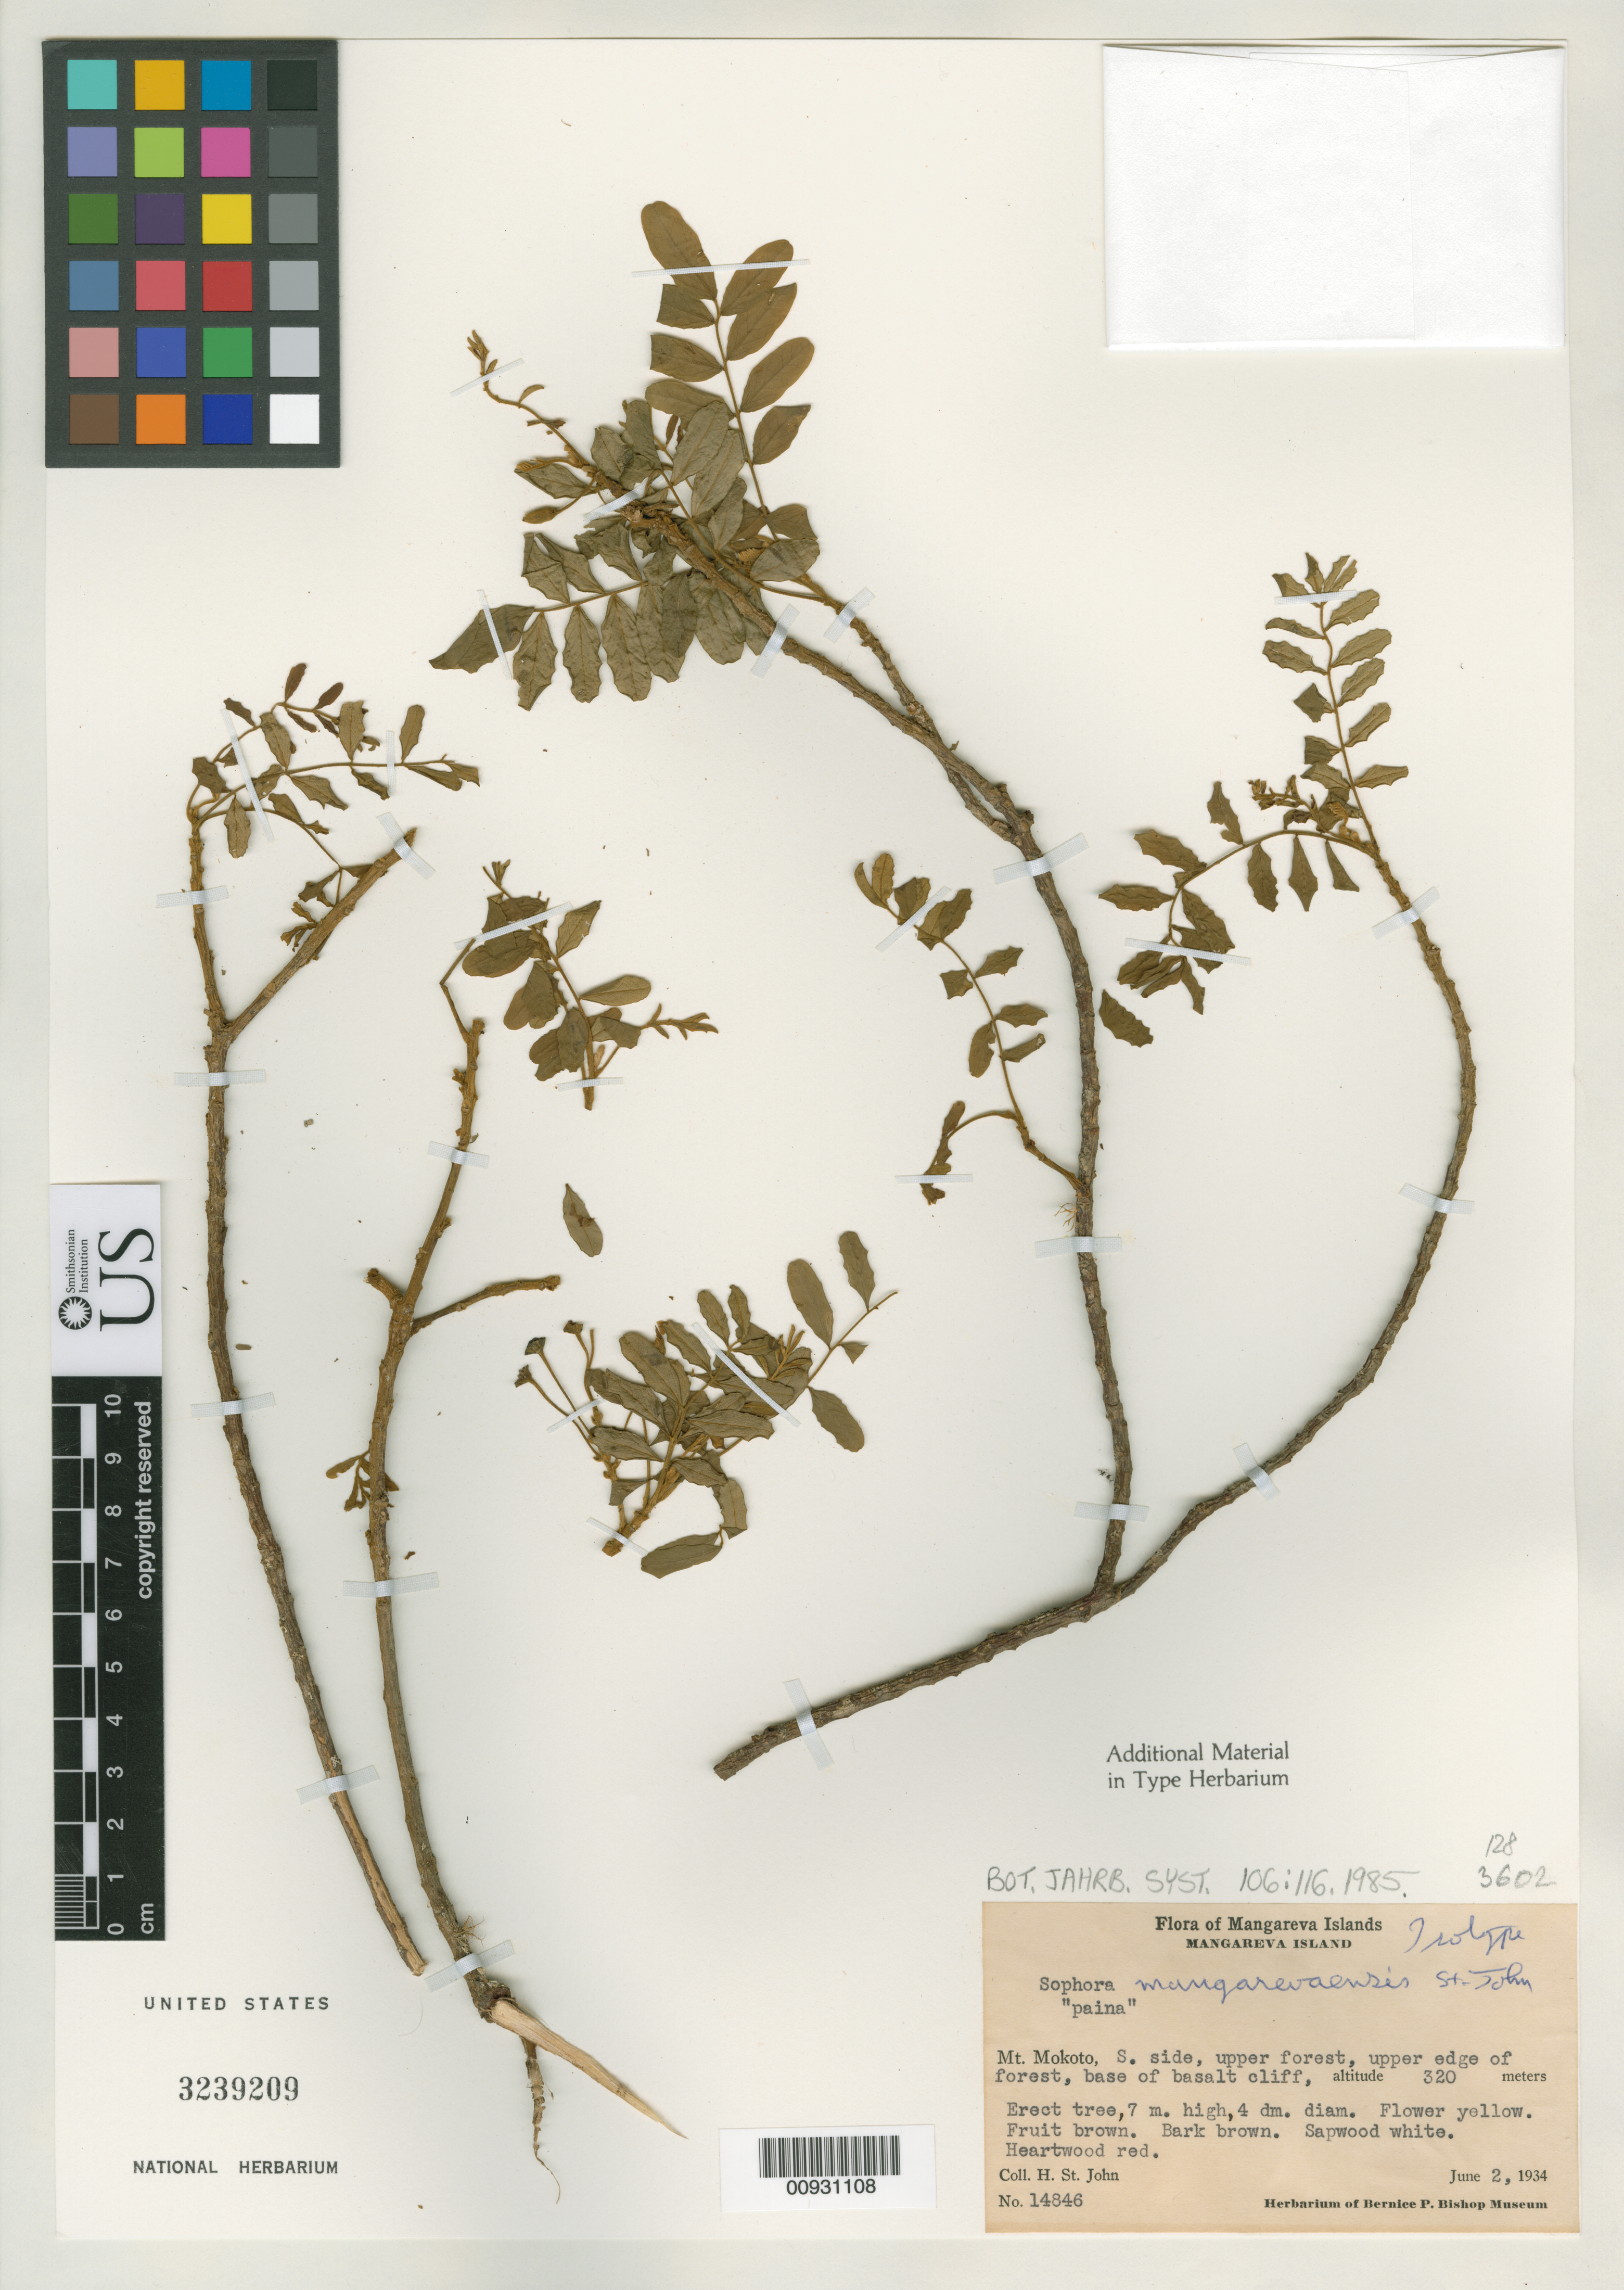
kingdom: Plantae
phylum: Tracheophyta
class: Magnoliopsida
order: Fabales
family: Fabaceae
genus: Sophora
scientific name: Sophora mangarevaensis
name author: H. St. John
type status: Isotype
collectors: H. St. John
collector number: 14846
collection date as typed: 02 Jun 1934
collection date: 1934-06-02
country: French Polynesia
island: Mangareva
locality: Mt. Mokoto. S. side, upper edge of forest, base of basalt cliff.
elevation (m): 320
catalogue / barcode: US 3239209